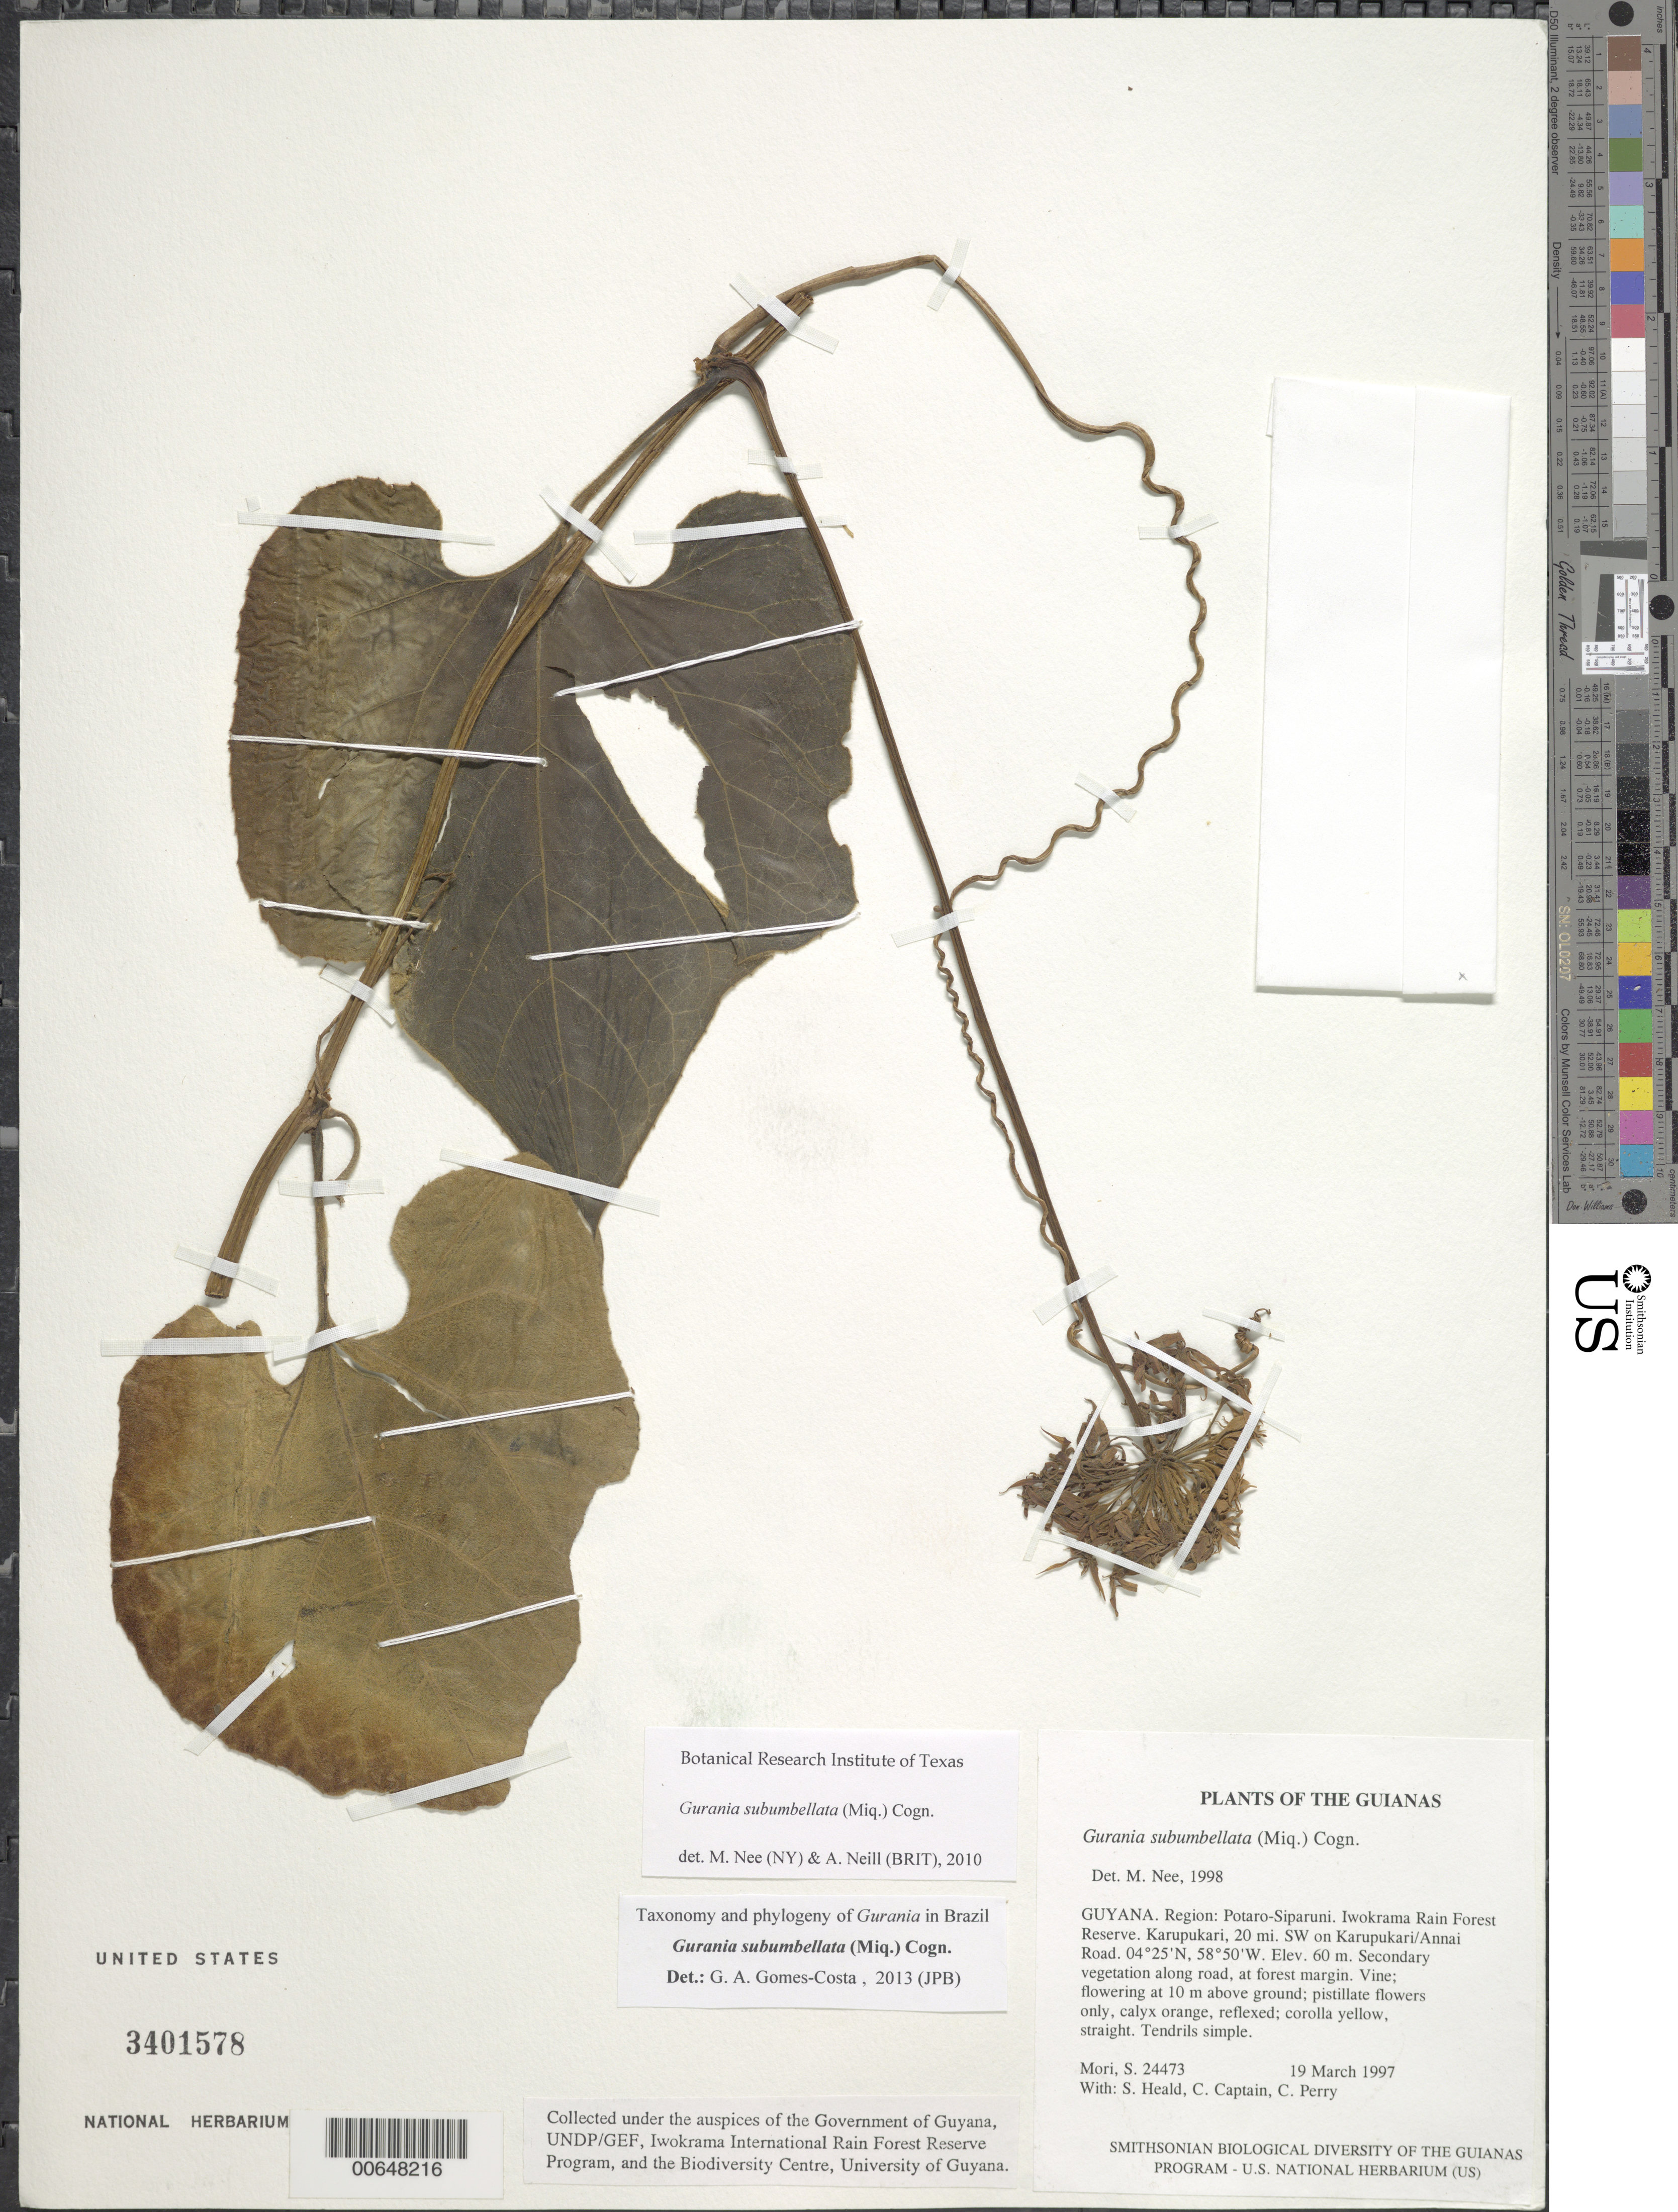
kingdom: Plantae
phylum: Tracheophyta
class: Magnoliopsida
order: Cucurbitales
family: Cucurbitaceae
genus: Gurania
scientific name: Gurania subumbellata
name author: (Miq.) Cogn.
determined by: Nee, Michael H.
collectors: S. Mori, S. Heald, C. Captain & C. Perry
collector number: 24473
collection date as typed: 19 March 1997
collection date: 1997-03-19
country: Guyana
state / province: Potaro-Siparuni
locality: Iwokrama Rain Forest Reserve. Karupukari, 20 mi. SW on Karupukari/Annai Road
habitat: Secondary vegetation along road, at forest margin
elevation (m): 60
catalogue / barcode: US 3401578